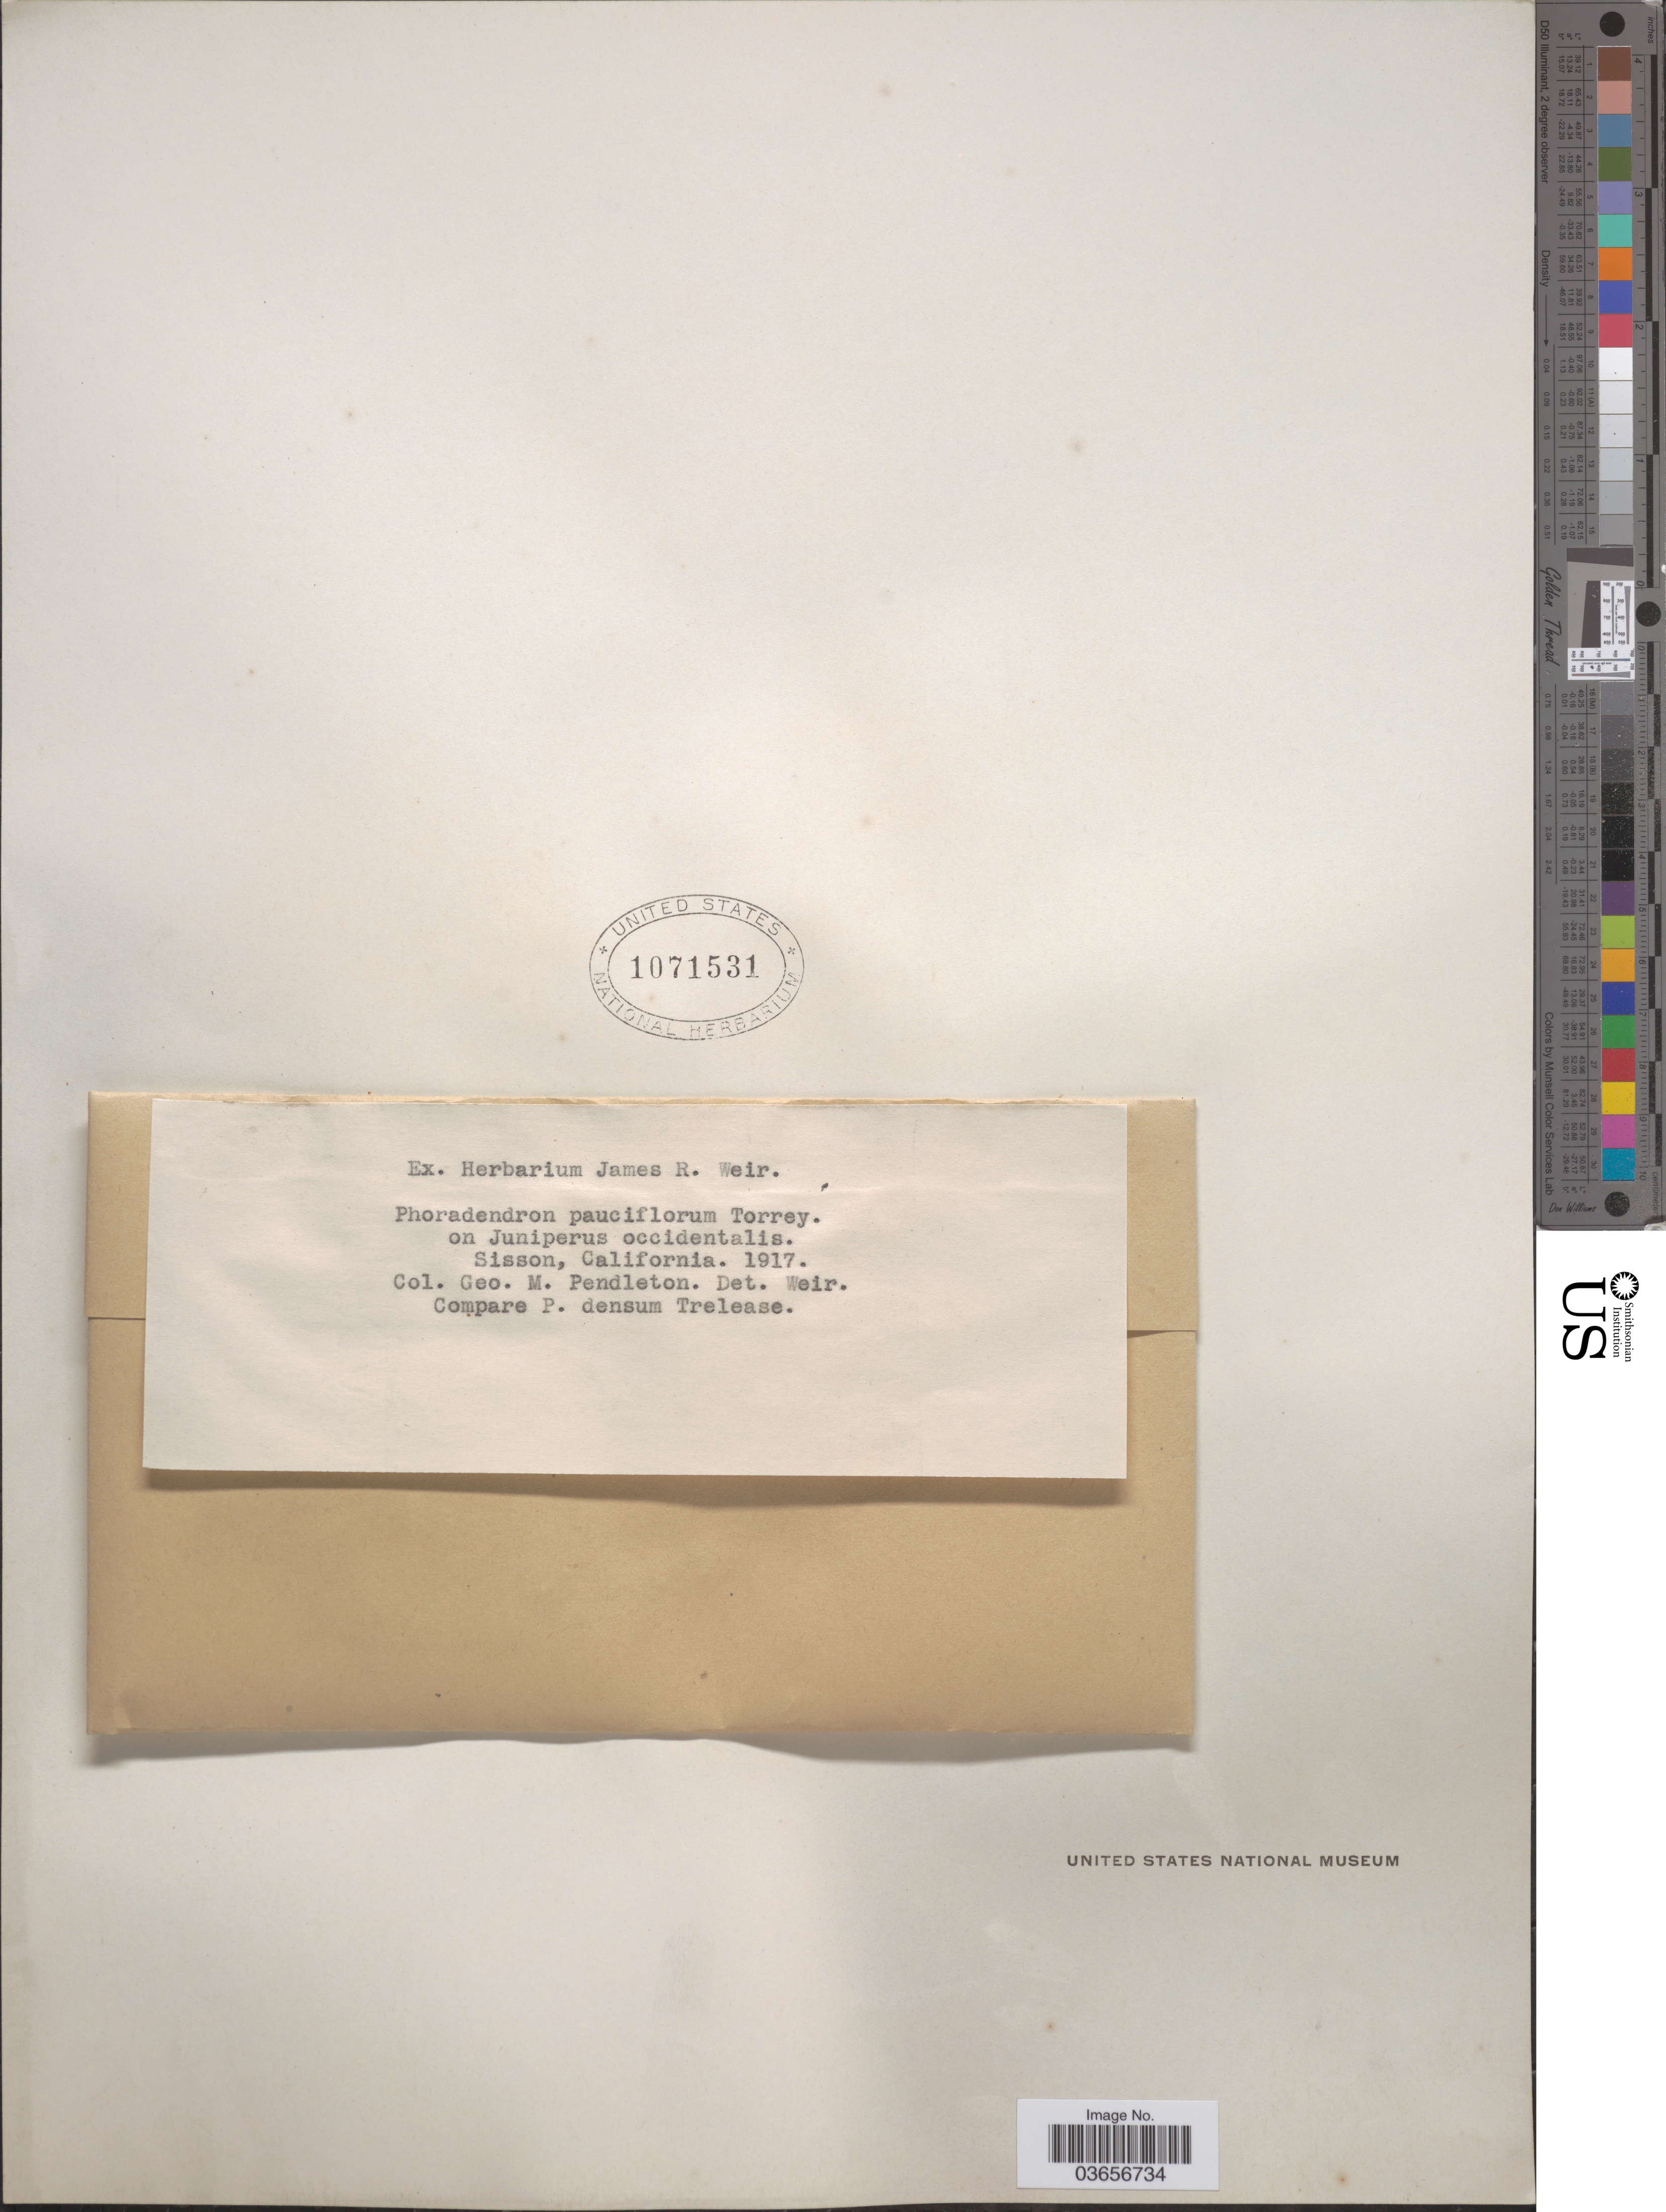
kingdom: Plantae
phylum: Tracheophyta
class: Magnoliopsida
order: Santalales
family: Viscaceae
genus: Phoradendron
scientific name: Phoradendron bolleanum var. pauciflorum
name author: (Torr.) Fosberg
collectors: G. Pendleton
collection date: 1917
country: United States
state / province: California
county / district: Siskiyou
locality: Sisson.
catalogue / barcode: US 1071531